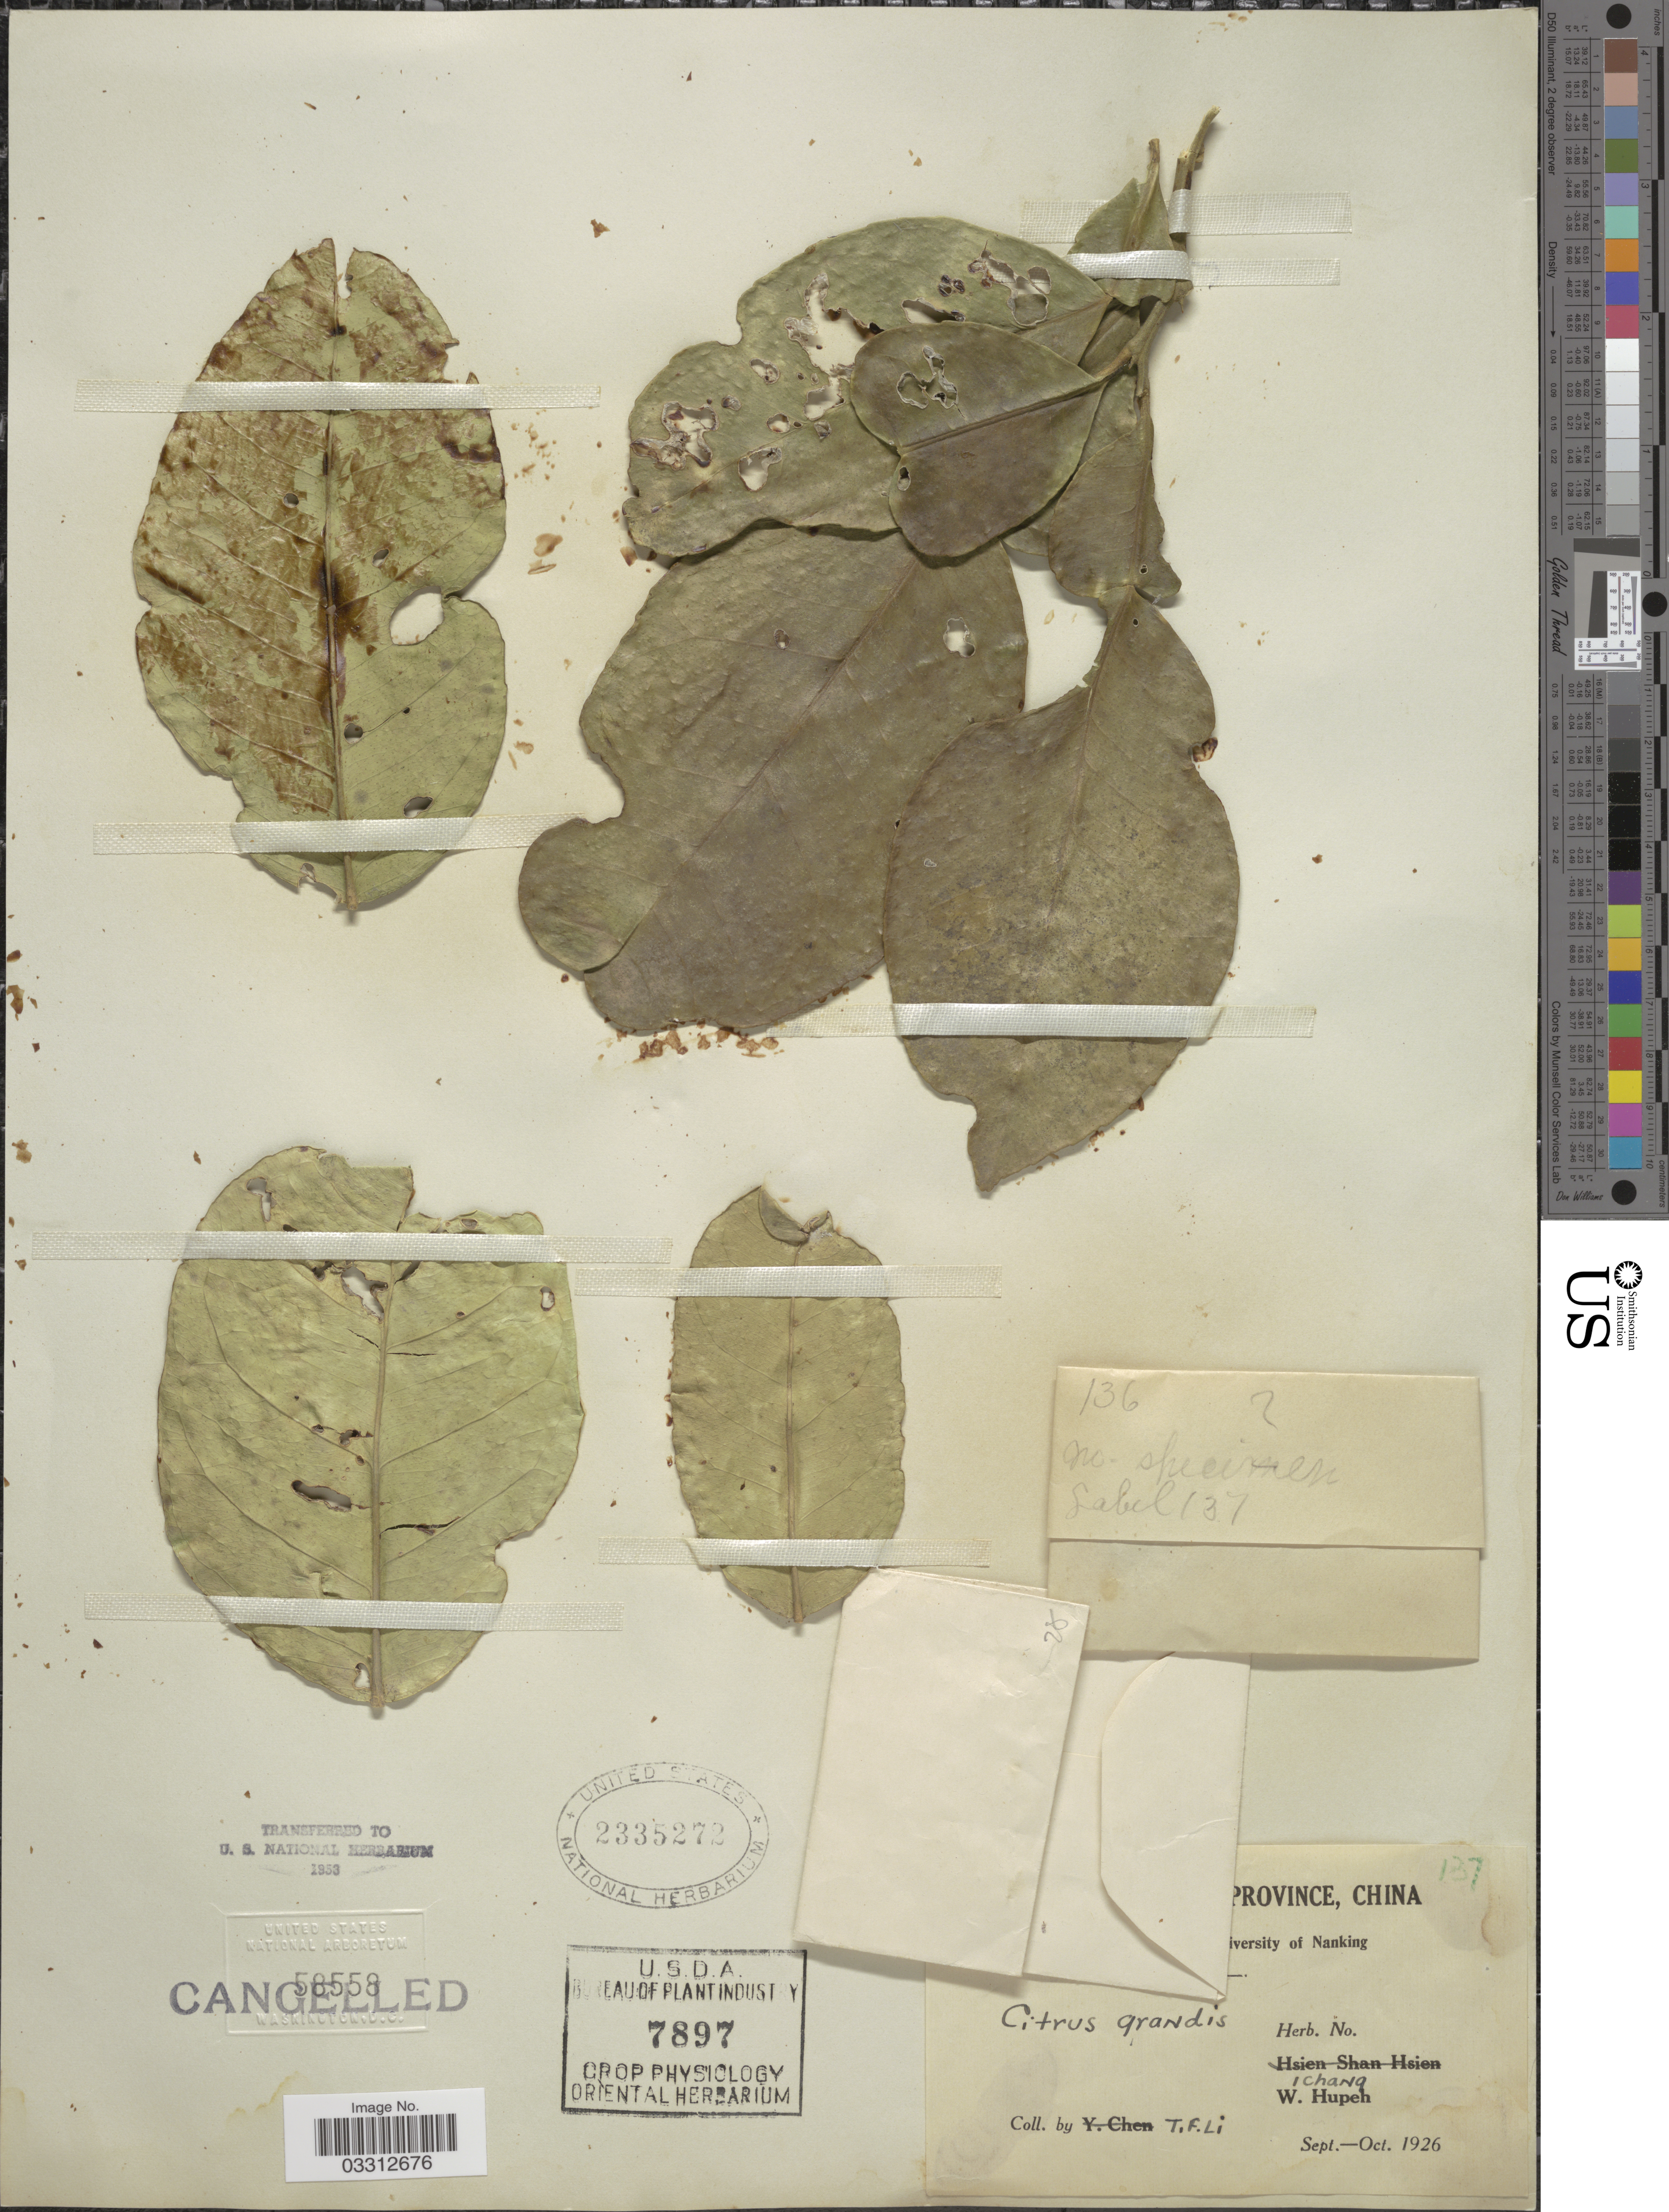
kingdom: Plantae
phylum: Tracheophyta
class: Magnoliopsida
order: Sapindales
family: Rutaceae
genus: Citrus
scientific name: Citrus grandis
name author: (L.) Osbeck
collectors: T. Li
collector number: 137?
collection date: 1926-09/1926-10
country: China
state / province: Hubei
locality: Hupeh Province, Ichang, W. Hupeh.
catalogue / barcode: US 2335272